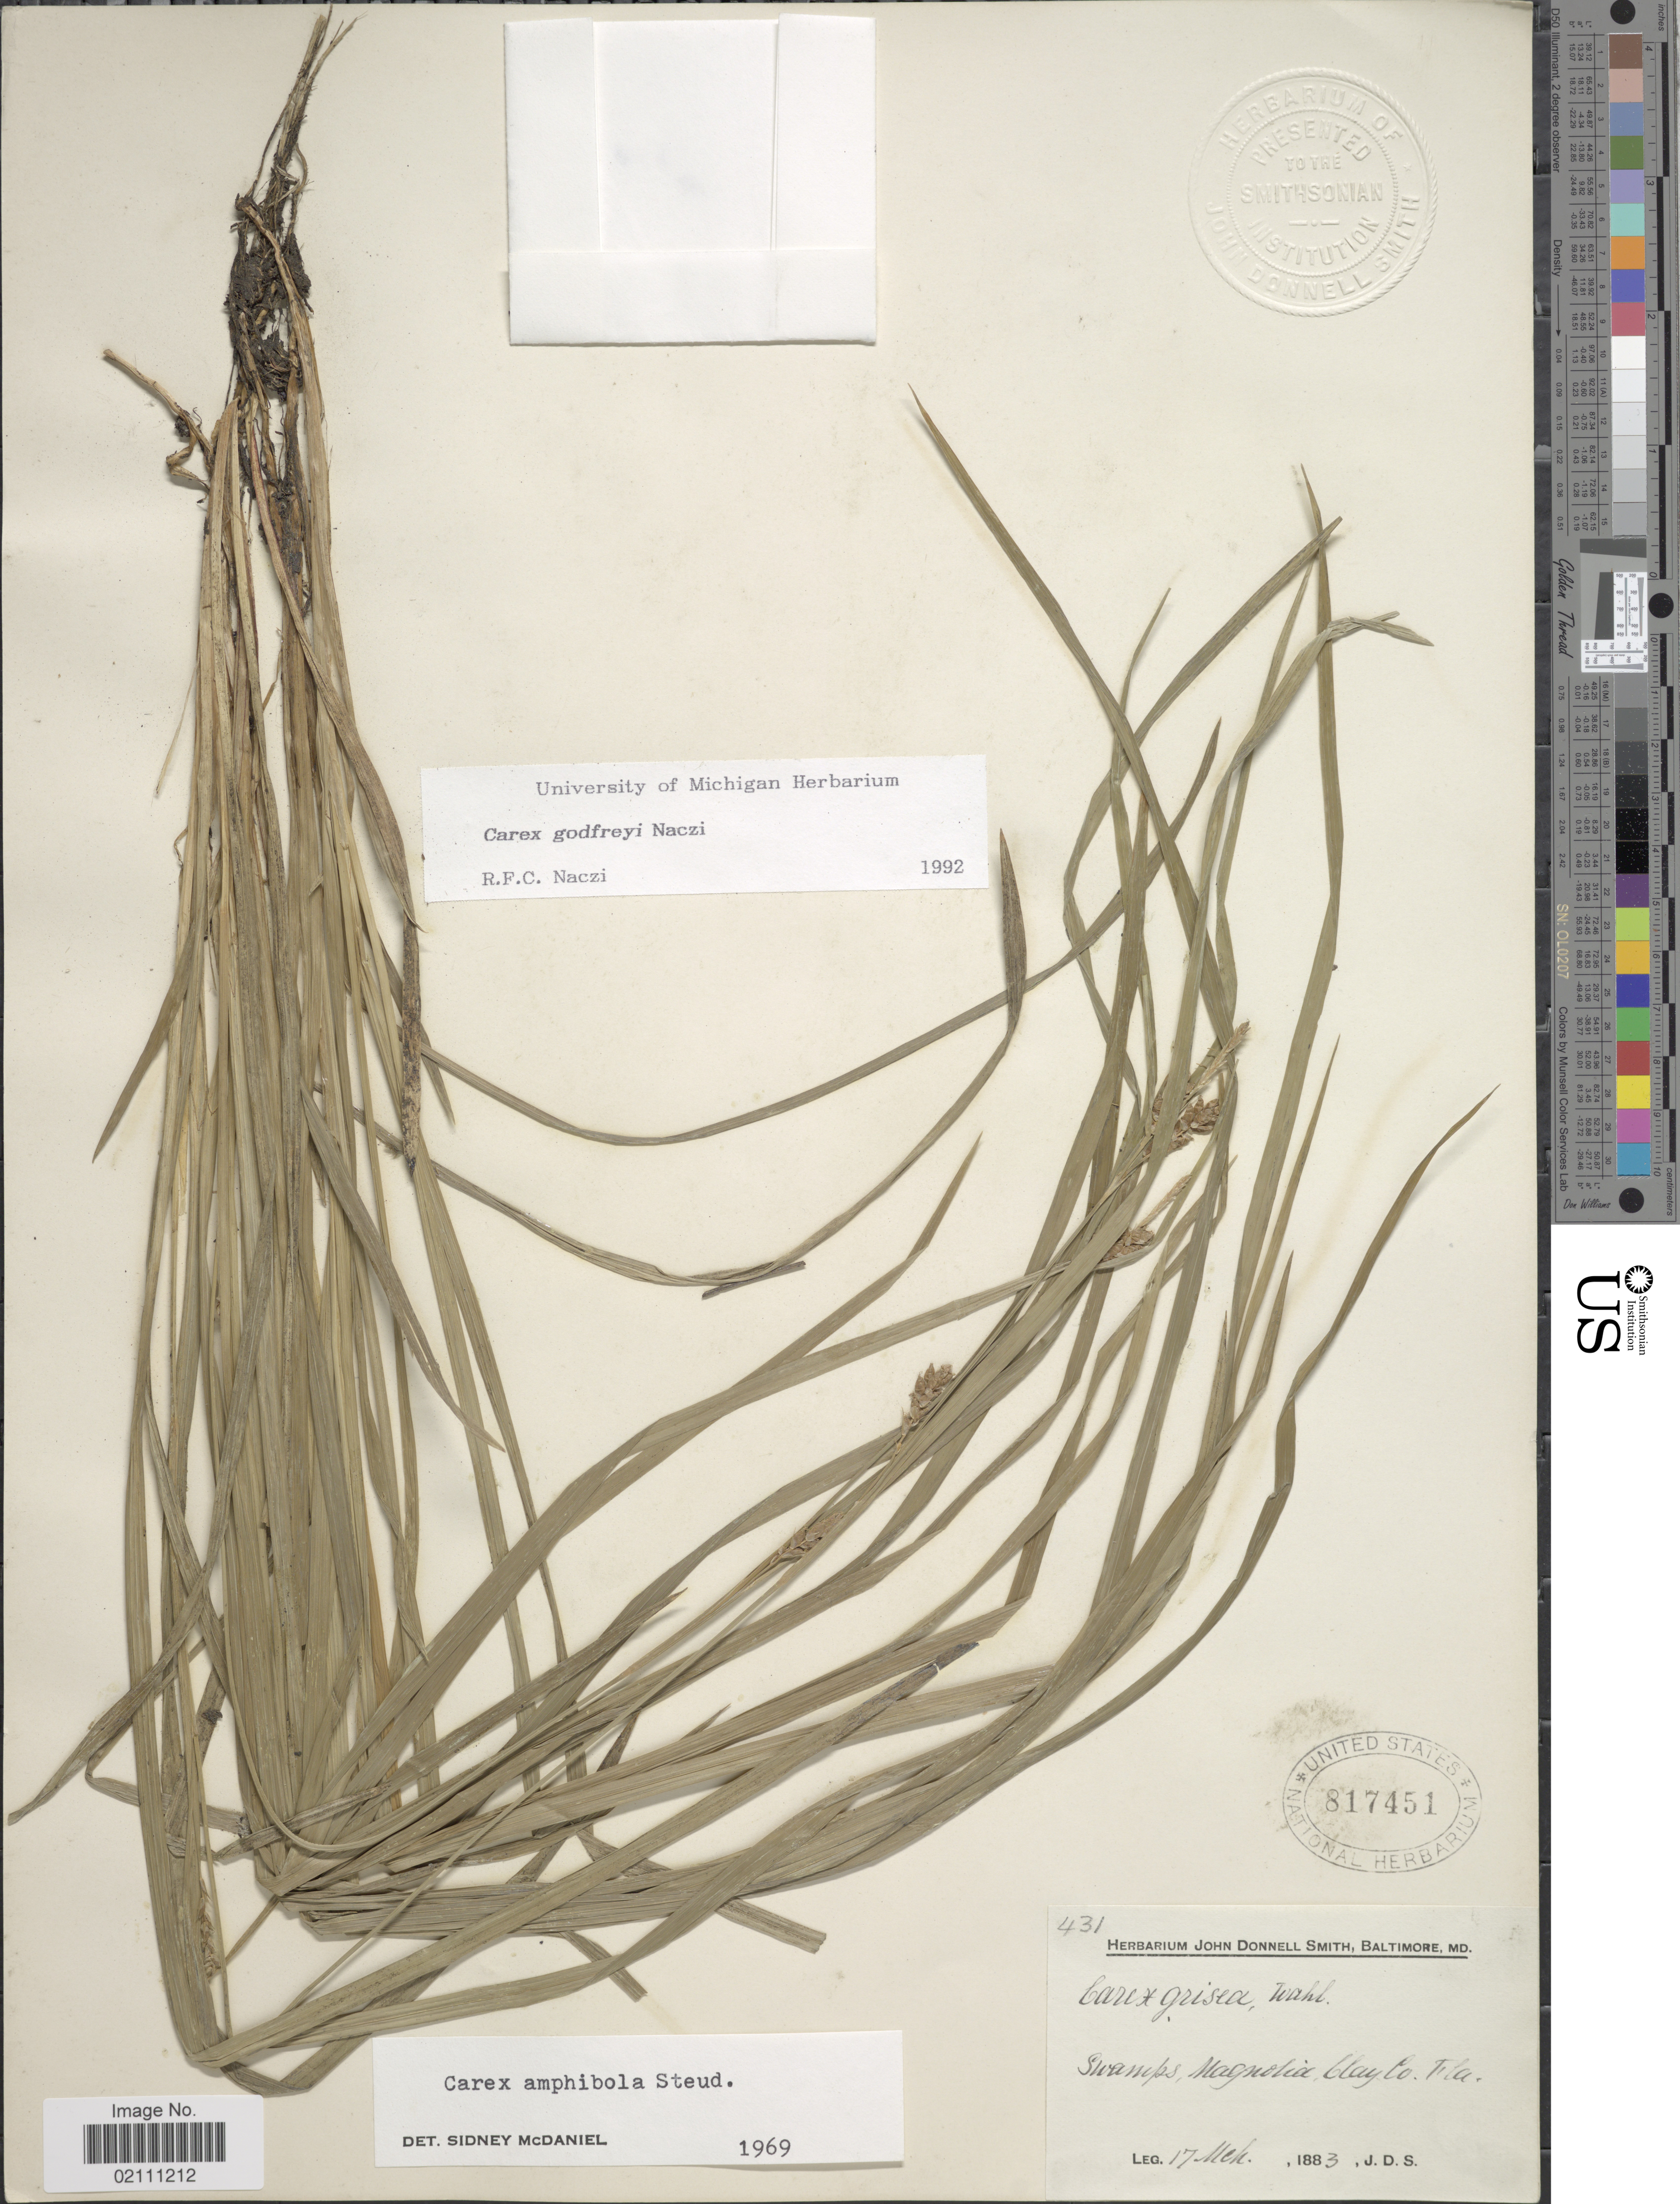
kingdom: Plantae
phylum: Tracheophyta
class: Liliopsida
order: Poales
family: Cyperaceae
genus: Carex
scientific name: Carex godfreyi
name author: Naczi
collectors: J. Donnell Smith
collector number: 431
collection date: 1883-03-17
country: United States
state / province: Florida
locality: Swamps, Magnolia Clay Co., Fla.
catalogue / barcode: US 817451